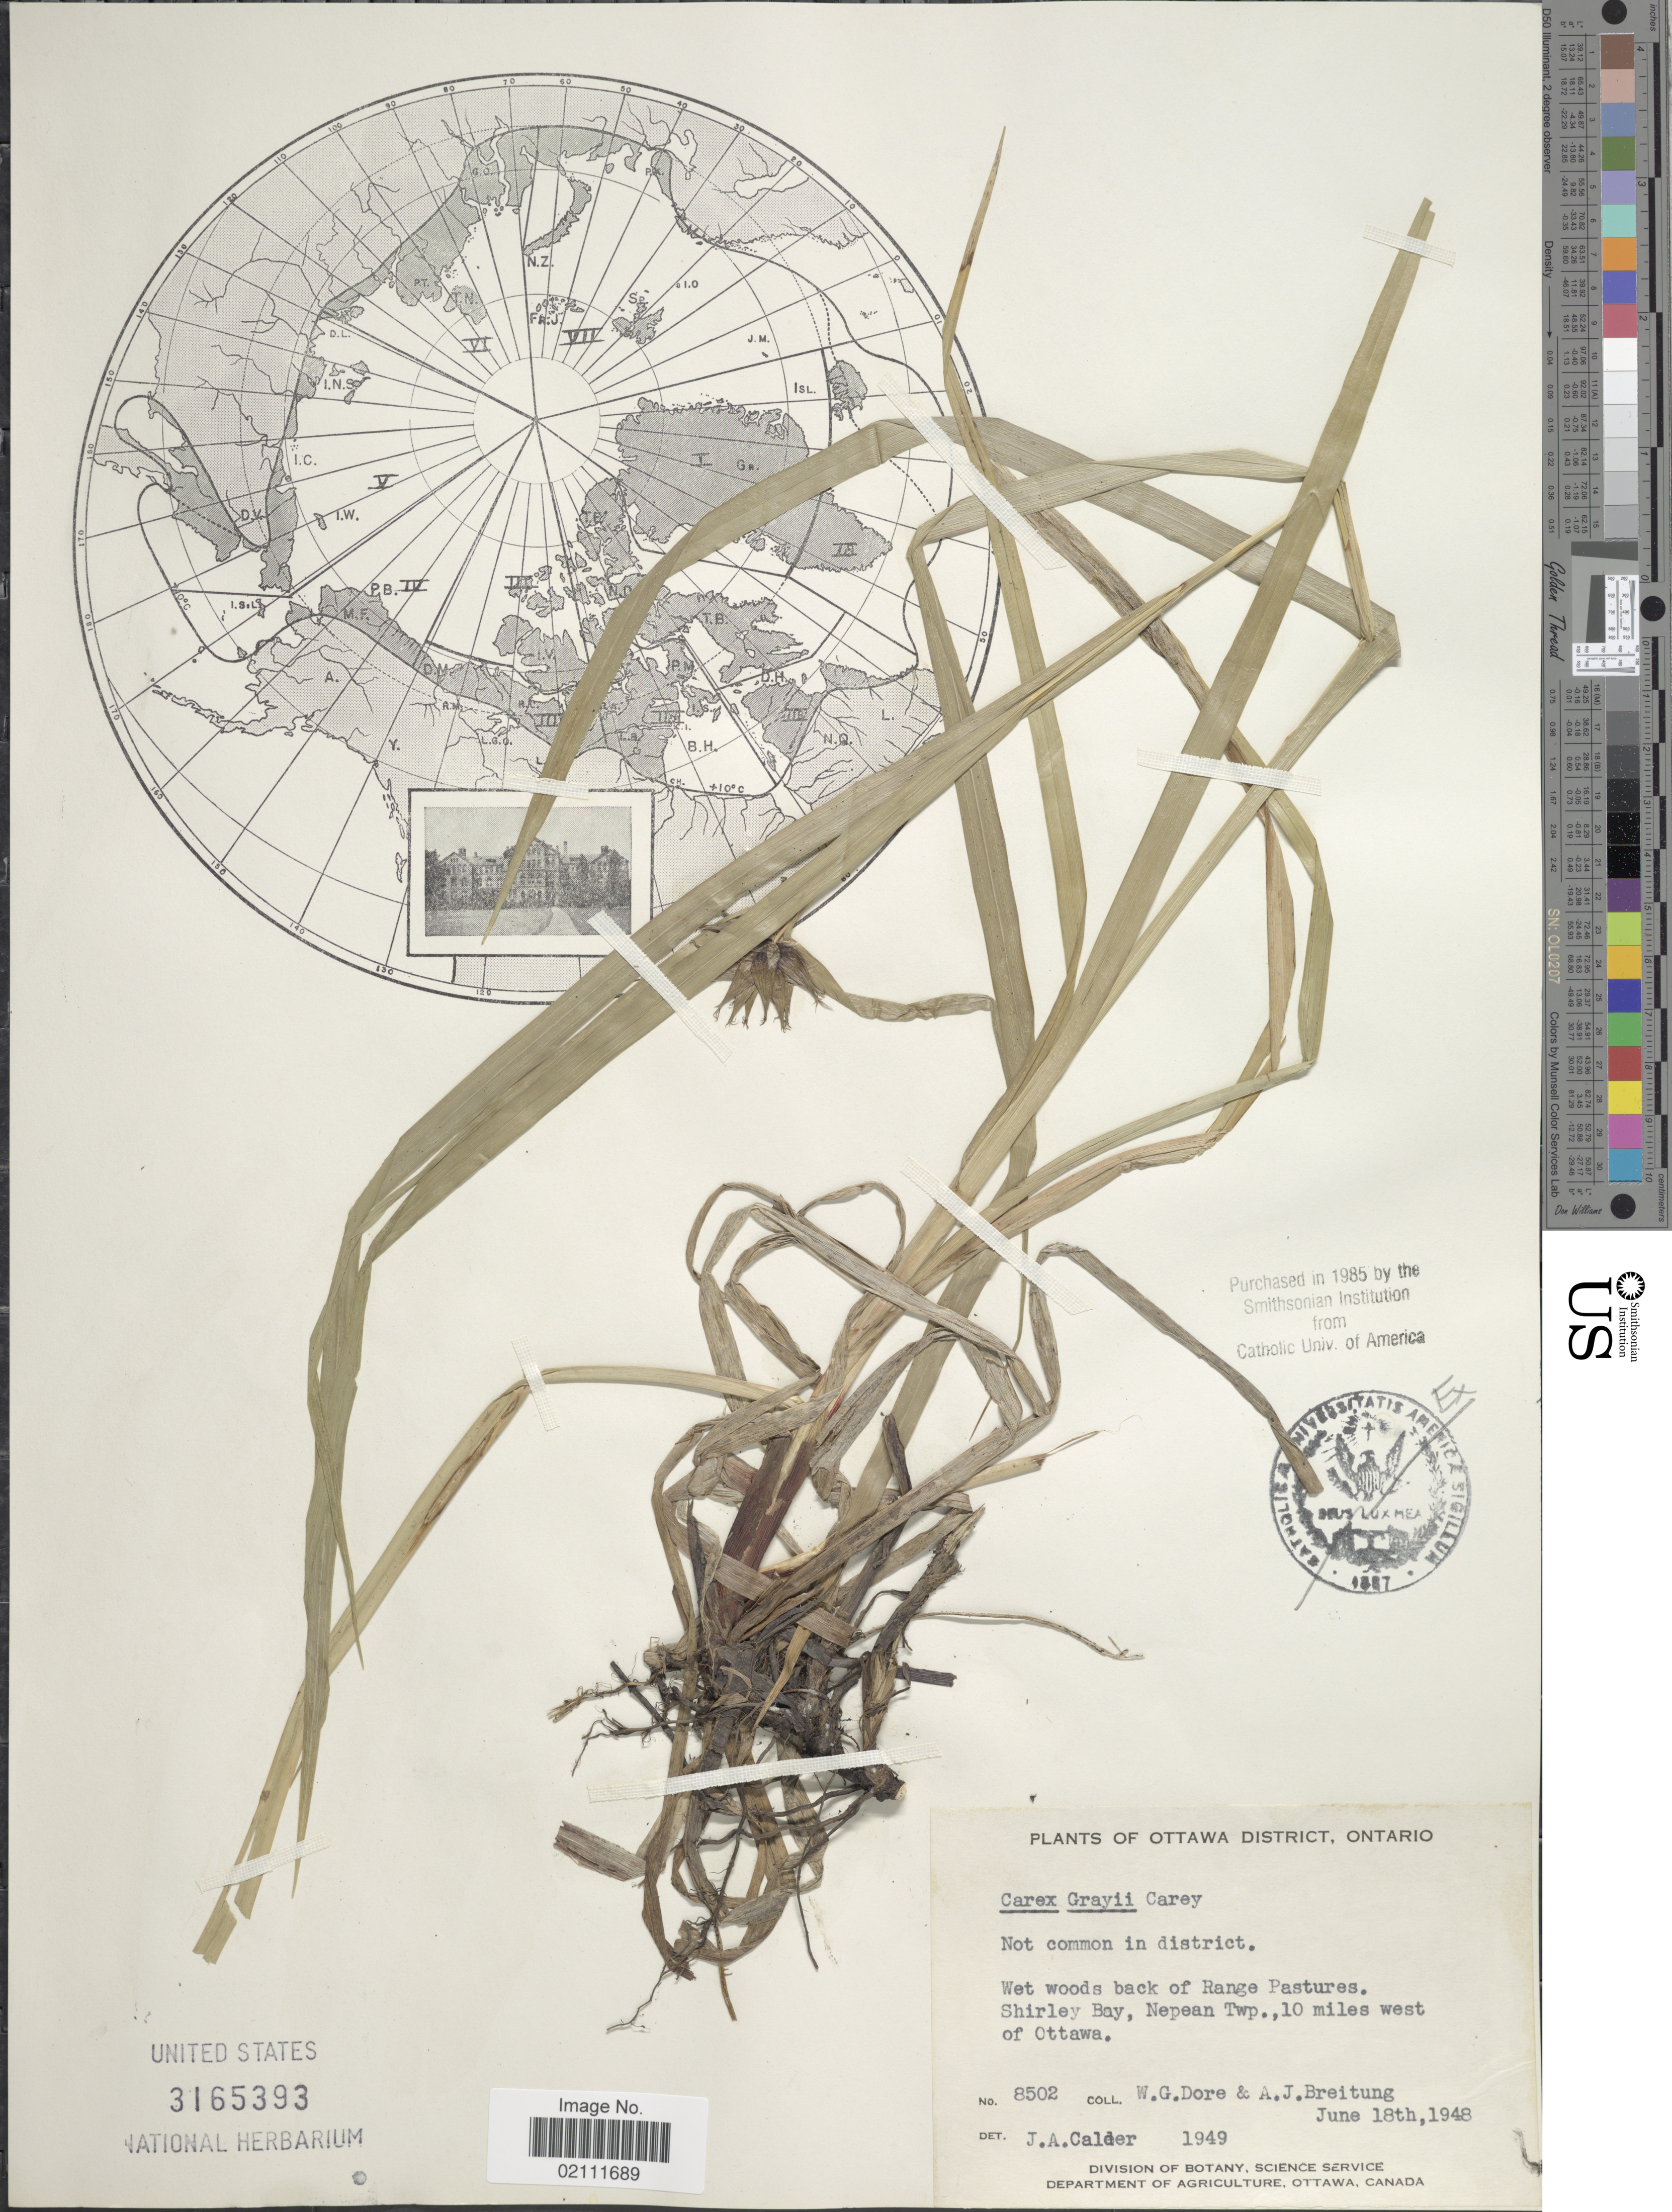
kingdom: Plantae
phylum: Tracheophyta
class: Liliopsida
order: Poales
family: Cyperaceae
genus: Carex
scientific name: Carex grayi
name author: J. Carey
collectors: W. Dore & A. Breitung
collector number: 8502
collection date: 1948-06-18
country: Canada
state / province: Ontario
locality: Ottawa District, not common in district, wet woods back of Range Pastures, Shirley Bay, Nepean Twp., 10 miles west of Ottawa.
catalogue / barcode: US 3165393